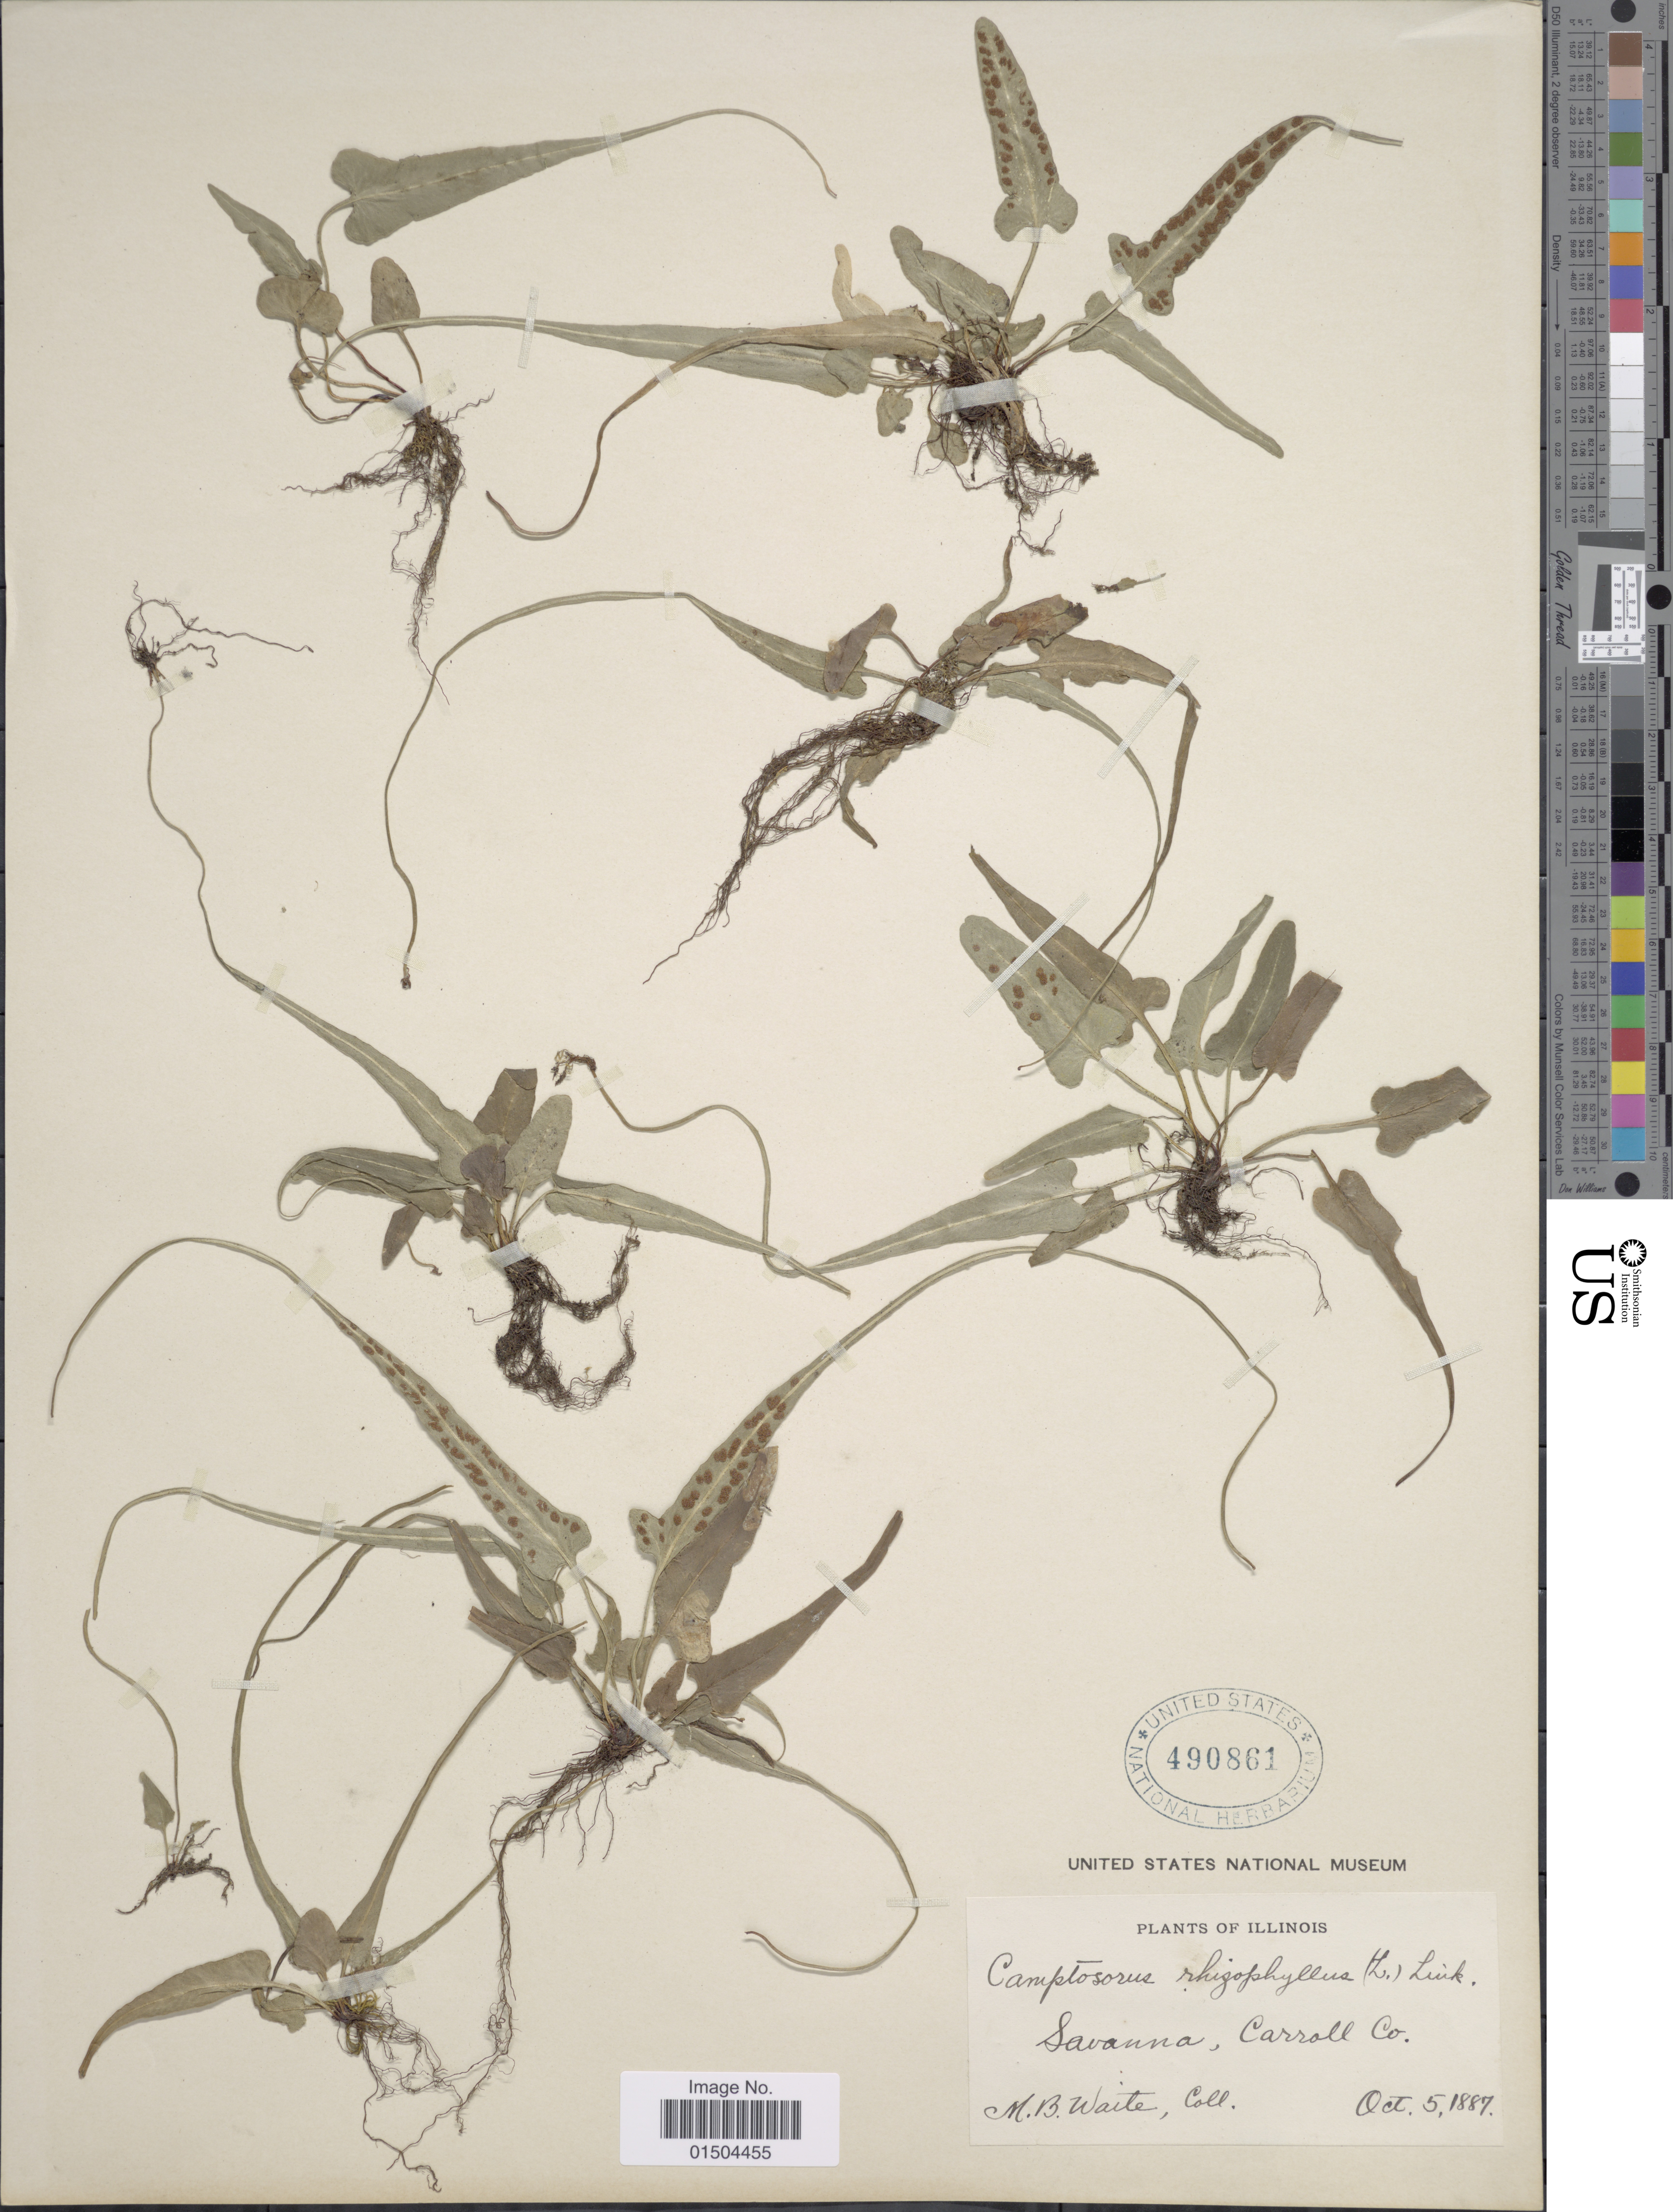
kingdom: Plantae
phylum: Tracheophyta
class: Polypodiopsida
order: Polypodiales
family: Aspleniaceae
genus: Asplenium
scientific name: Asplenium rhizophyllum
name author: L.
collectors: M. B. Waite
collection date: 1887-10-05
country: United States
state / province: Illinois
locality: Savanna, Carroll Co.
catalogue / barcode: US 490861